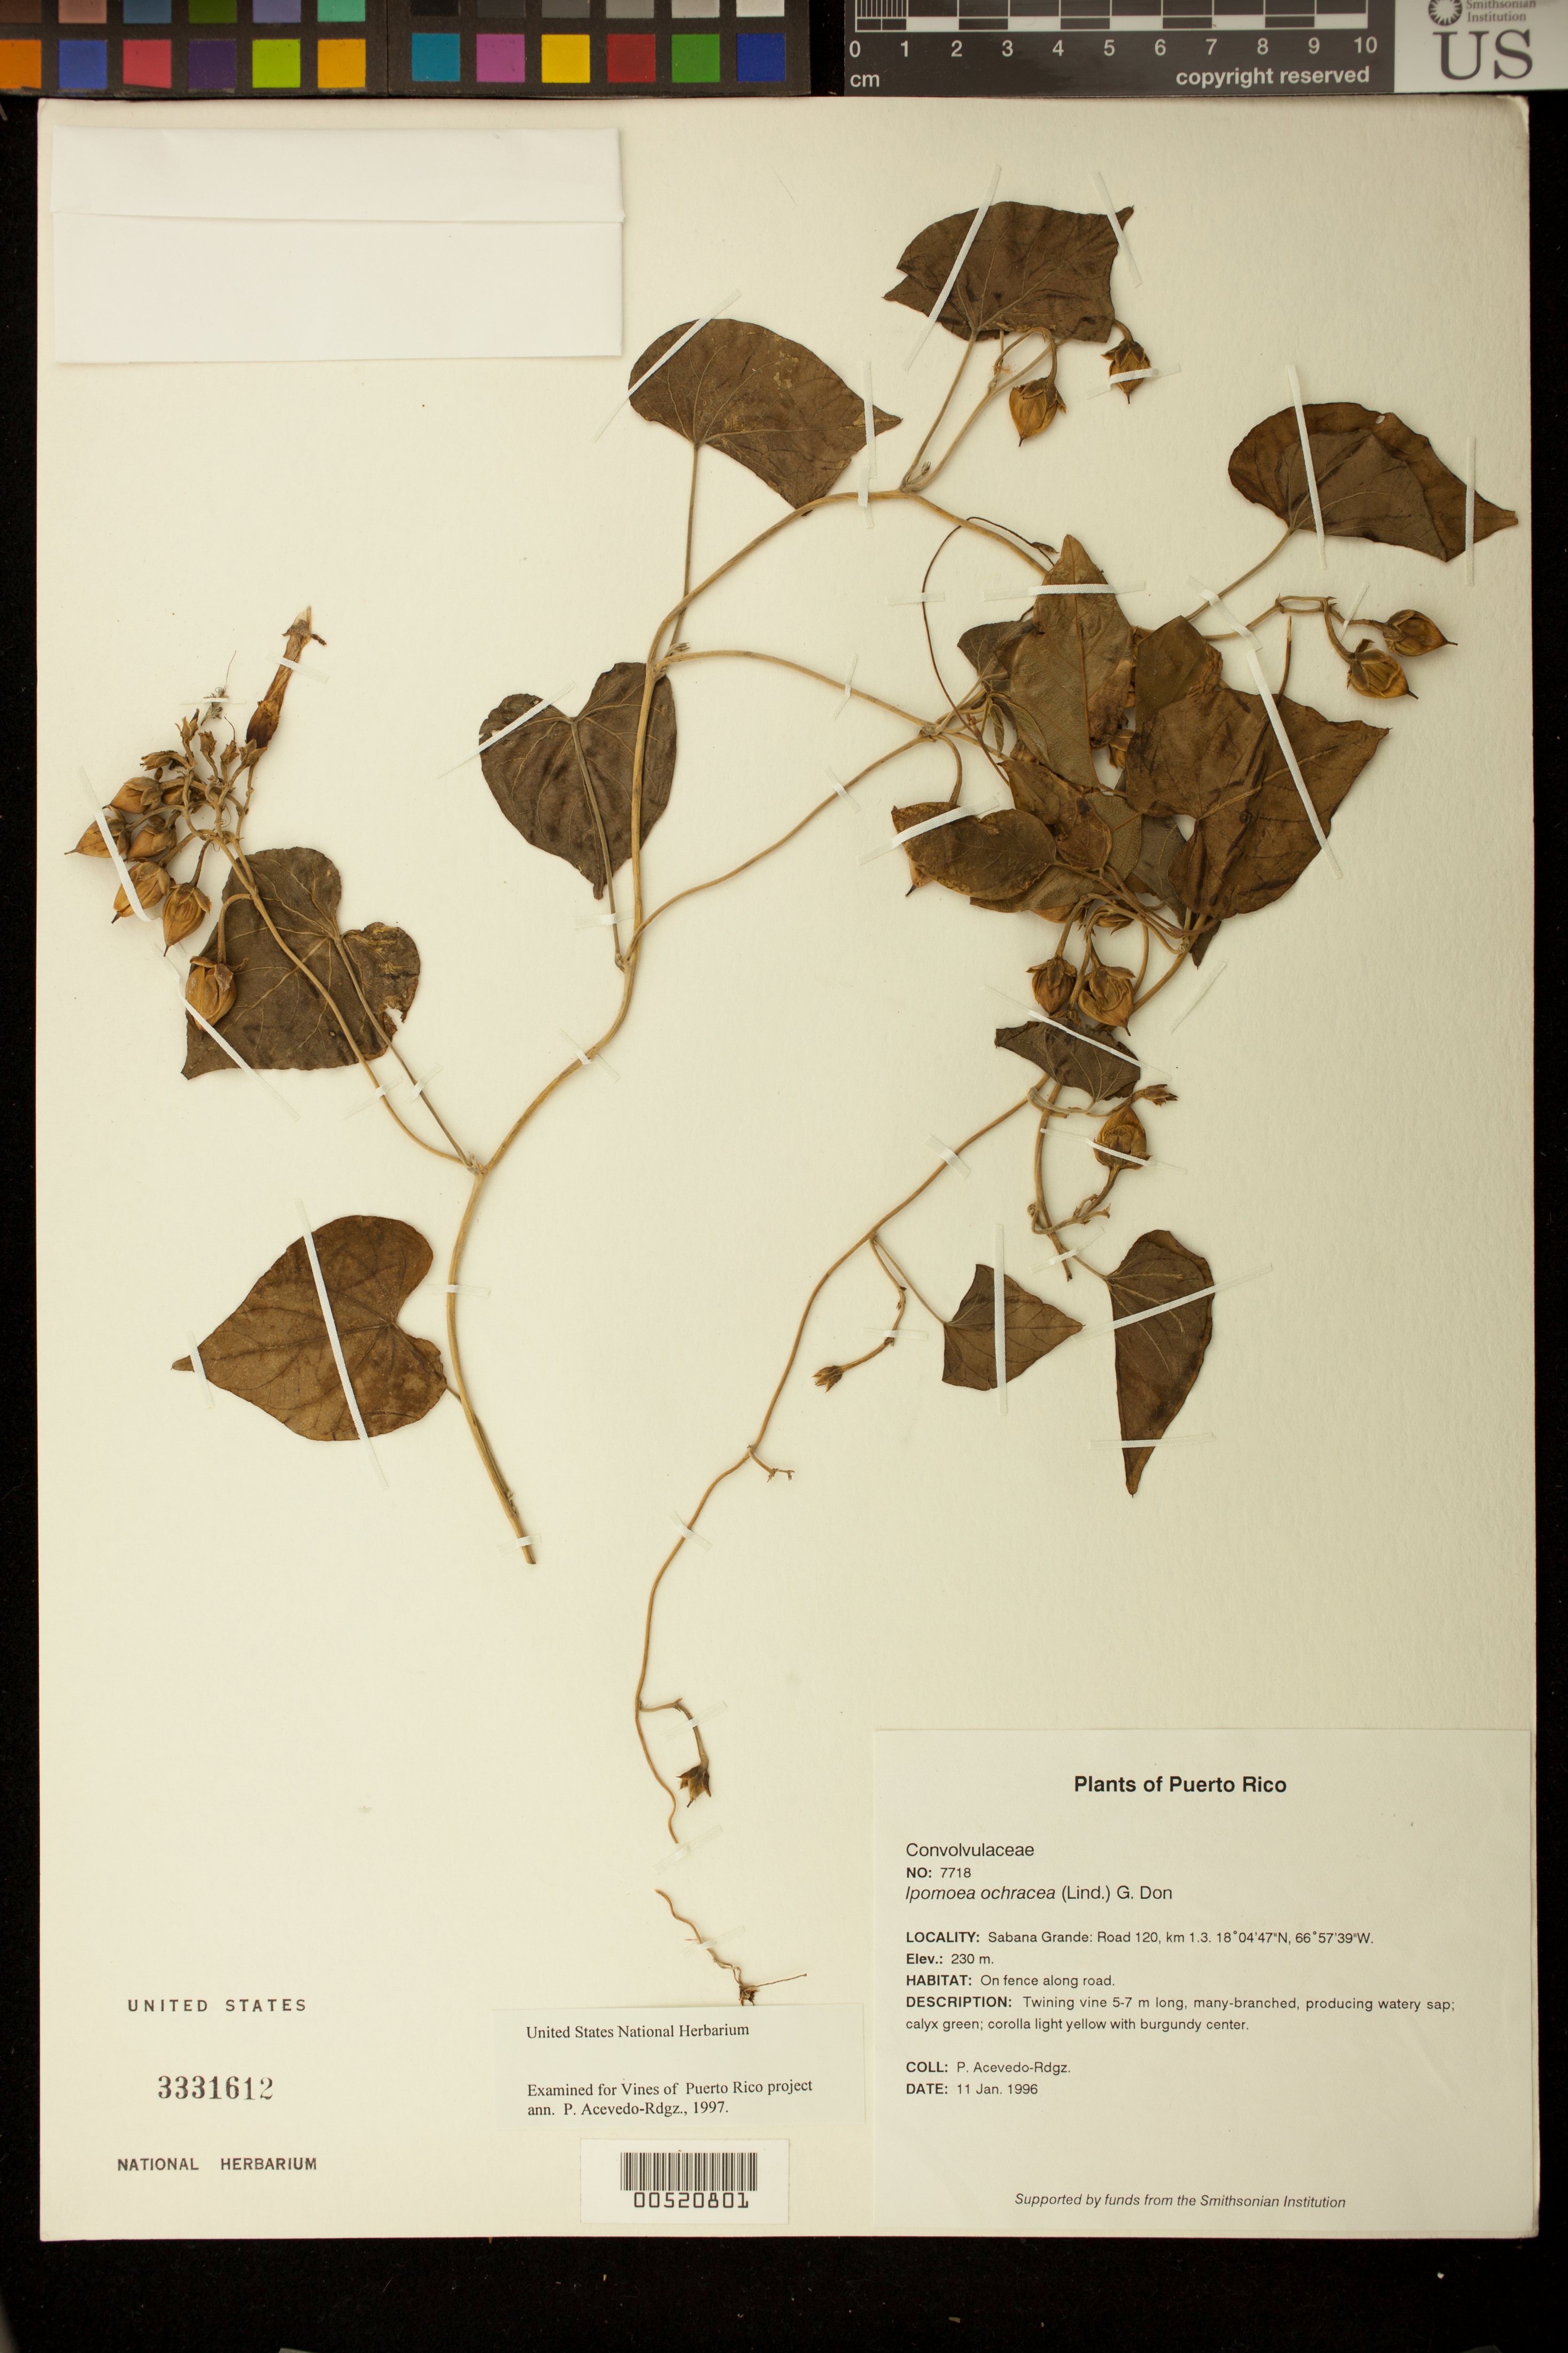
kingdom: Plantae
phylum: Tracheophyta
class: Magnoliopsida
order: Solanales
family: Convolvulaceae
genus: Ipomoea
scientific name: Ipomoea ochracea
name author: (Lindl.) G. Don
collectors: P. Acevedo-Rodr.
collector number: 7718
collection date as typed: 11 Jan 1996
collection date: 1996-01-11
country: Puerto Rico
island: Puerto Rico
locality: Sabana Grande: Road 120, km 1.3.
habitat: On fence along road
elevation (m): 230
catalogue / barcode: US 3331612